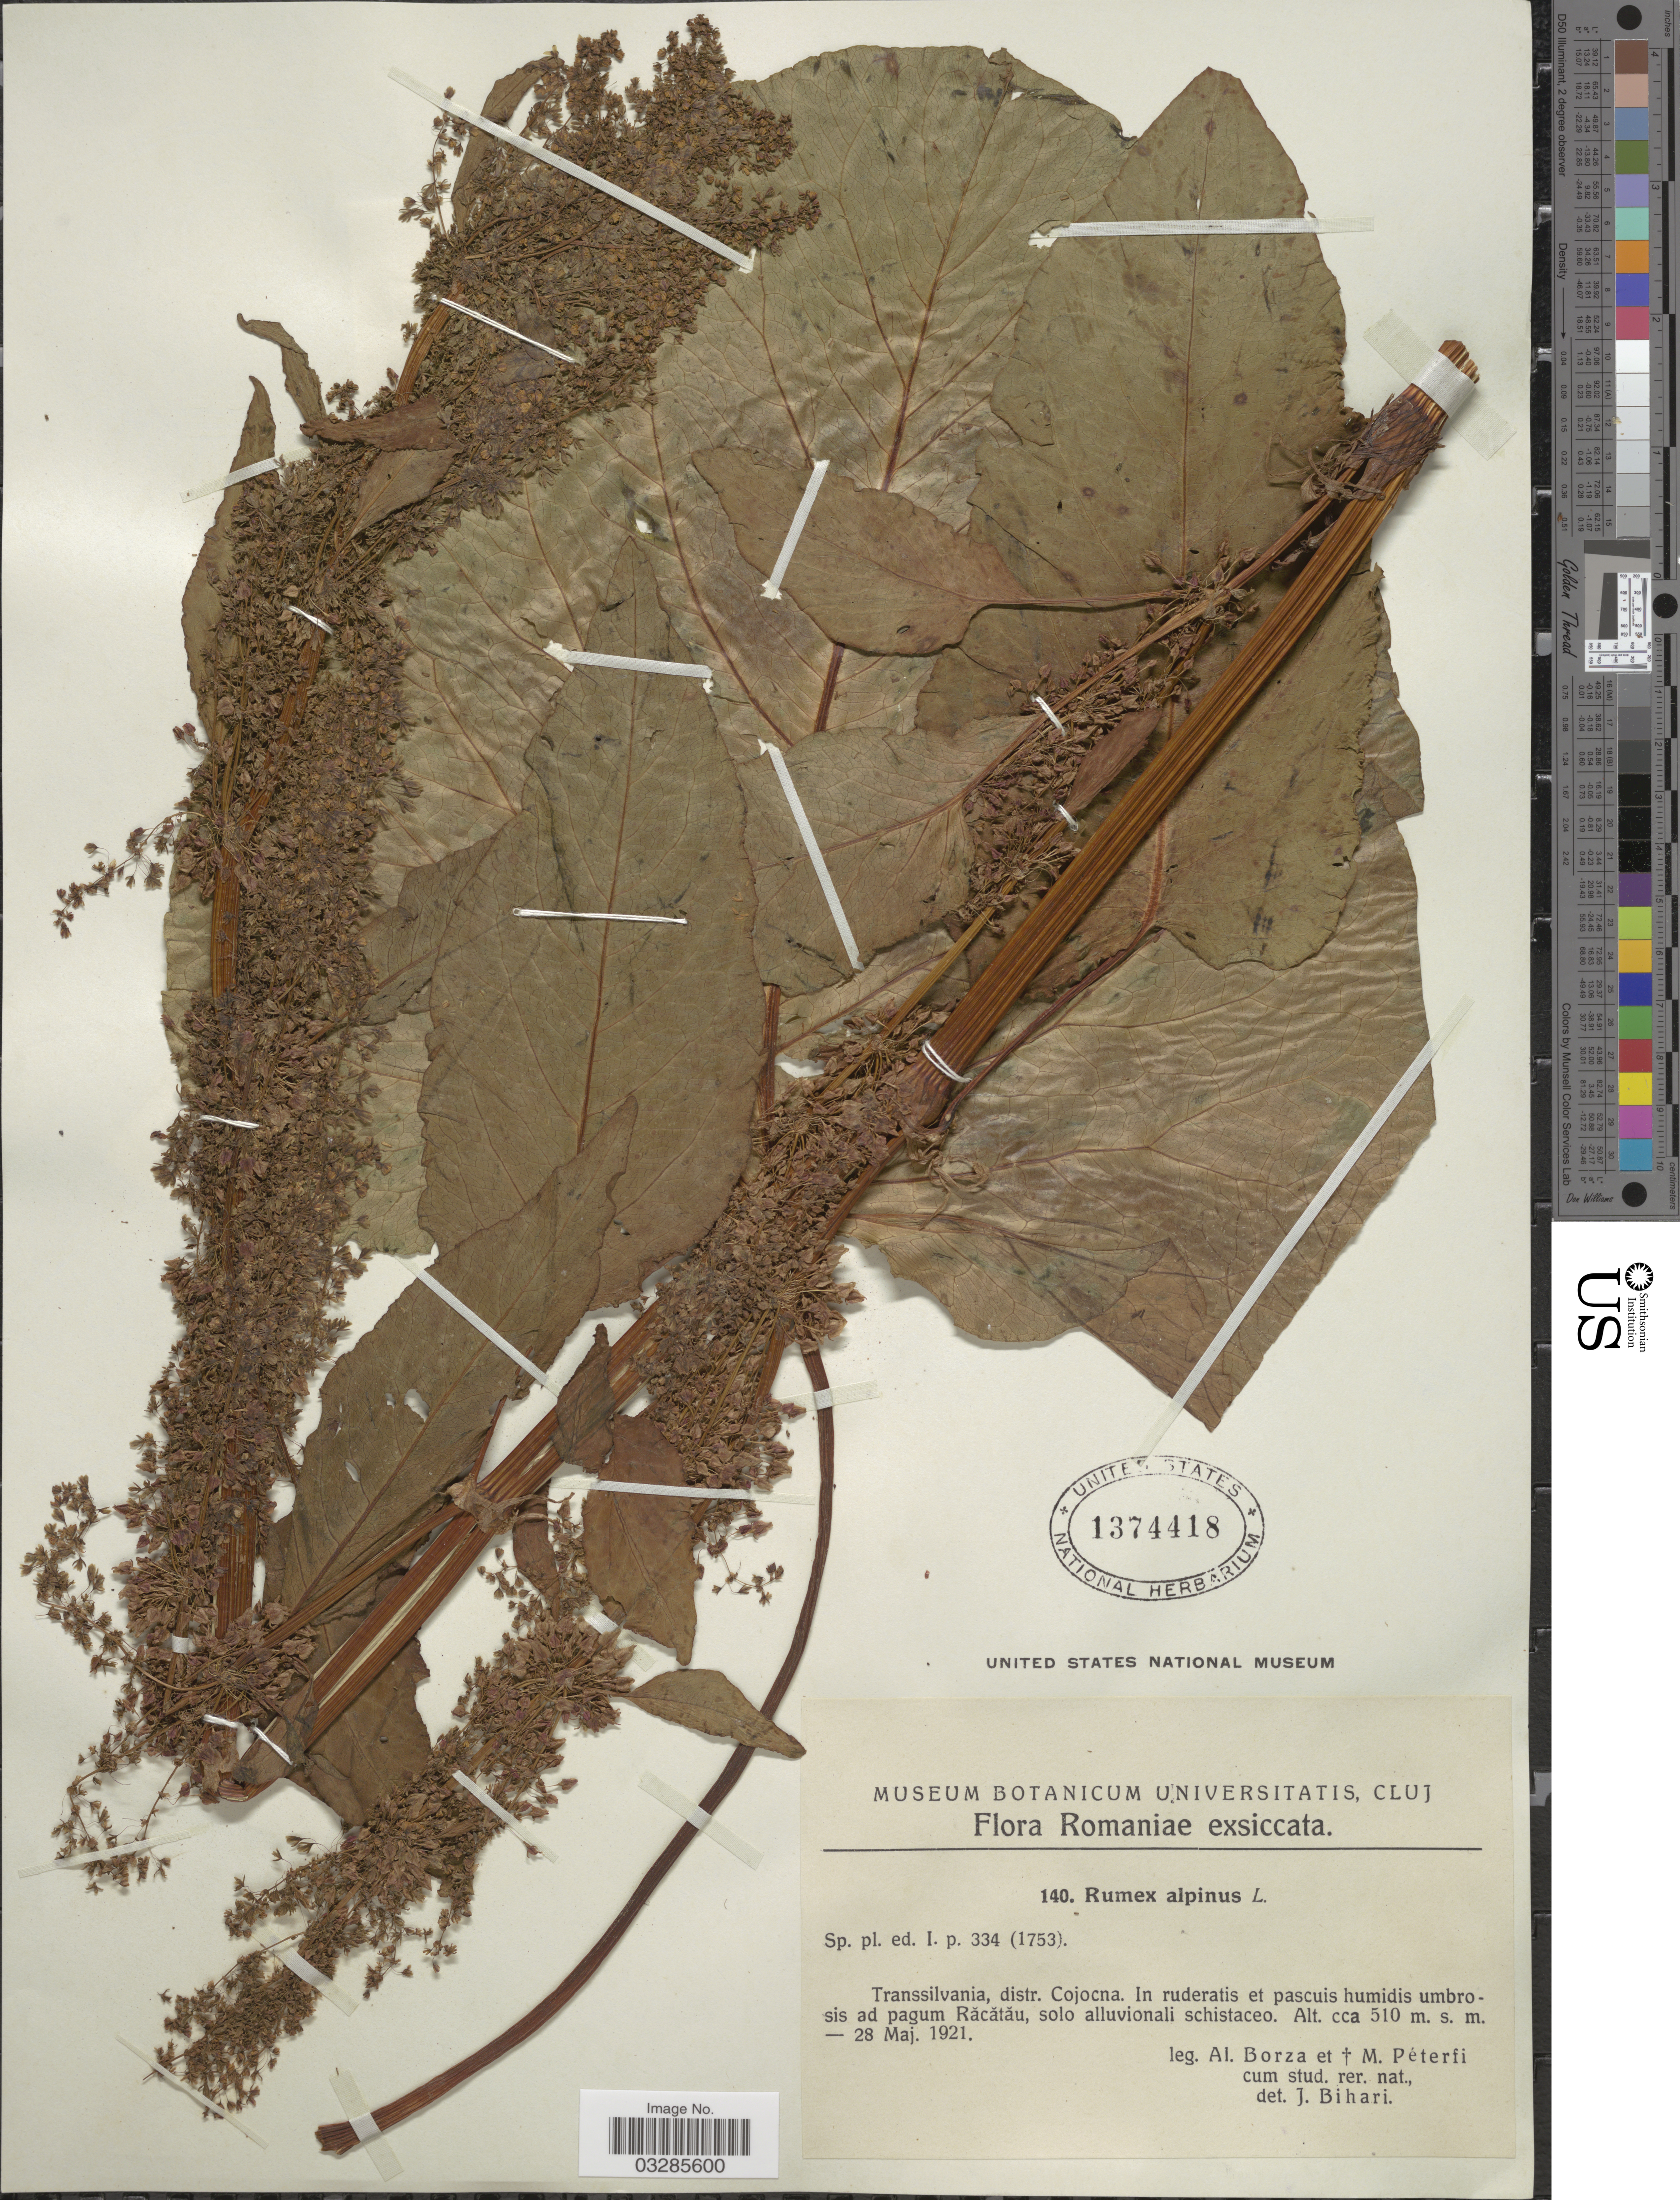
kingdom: Plantae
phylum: Tracheophyta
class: Magnoliopsida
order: Caryophyllales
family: Polygonaceae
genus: Rumex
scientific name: Rumex alpinus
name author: L.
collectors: A. Borza & M. Péterfi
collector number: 140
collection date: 1921-05-28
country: Romania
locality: Transsilvania, distr. Cojocna. Ad pagum Răcătău.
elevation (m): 510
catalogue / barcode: US 1374418